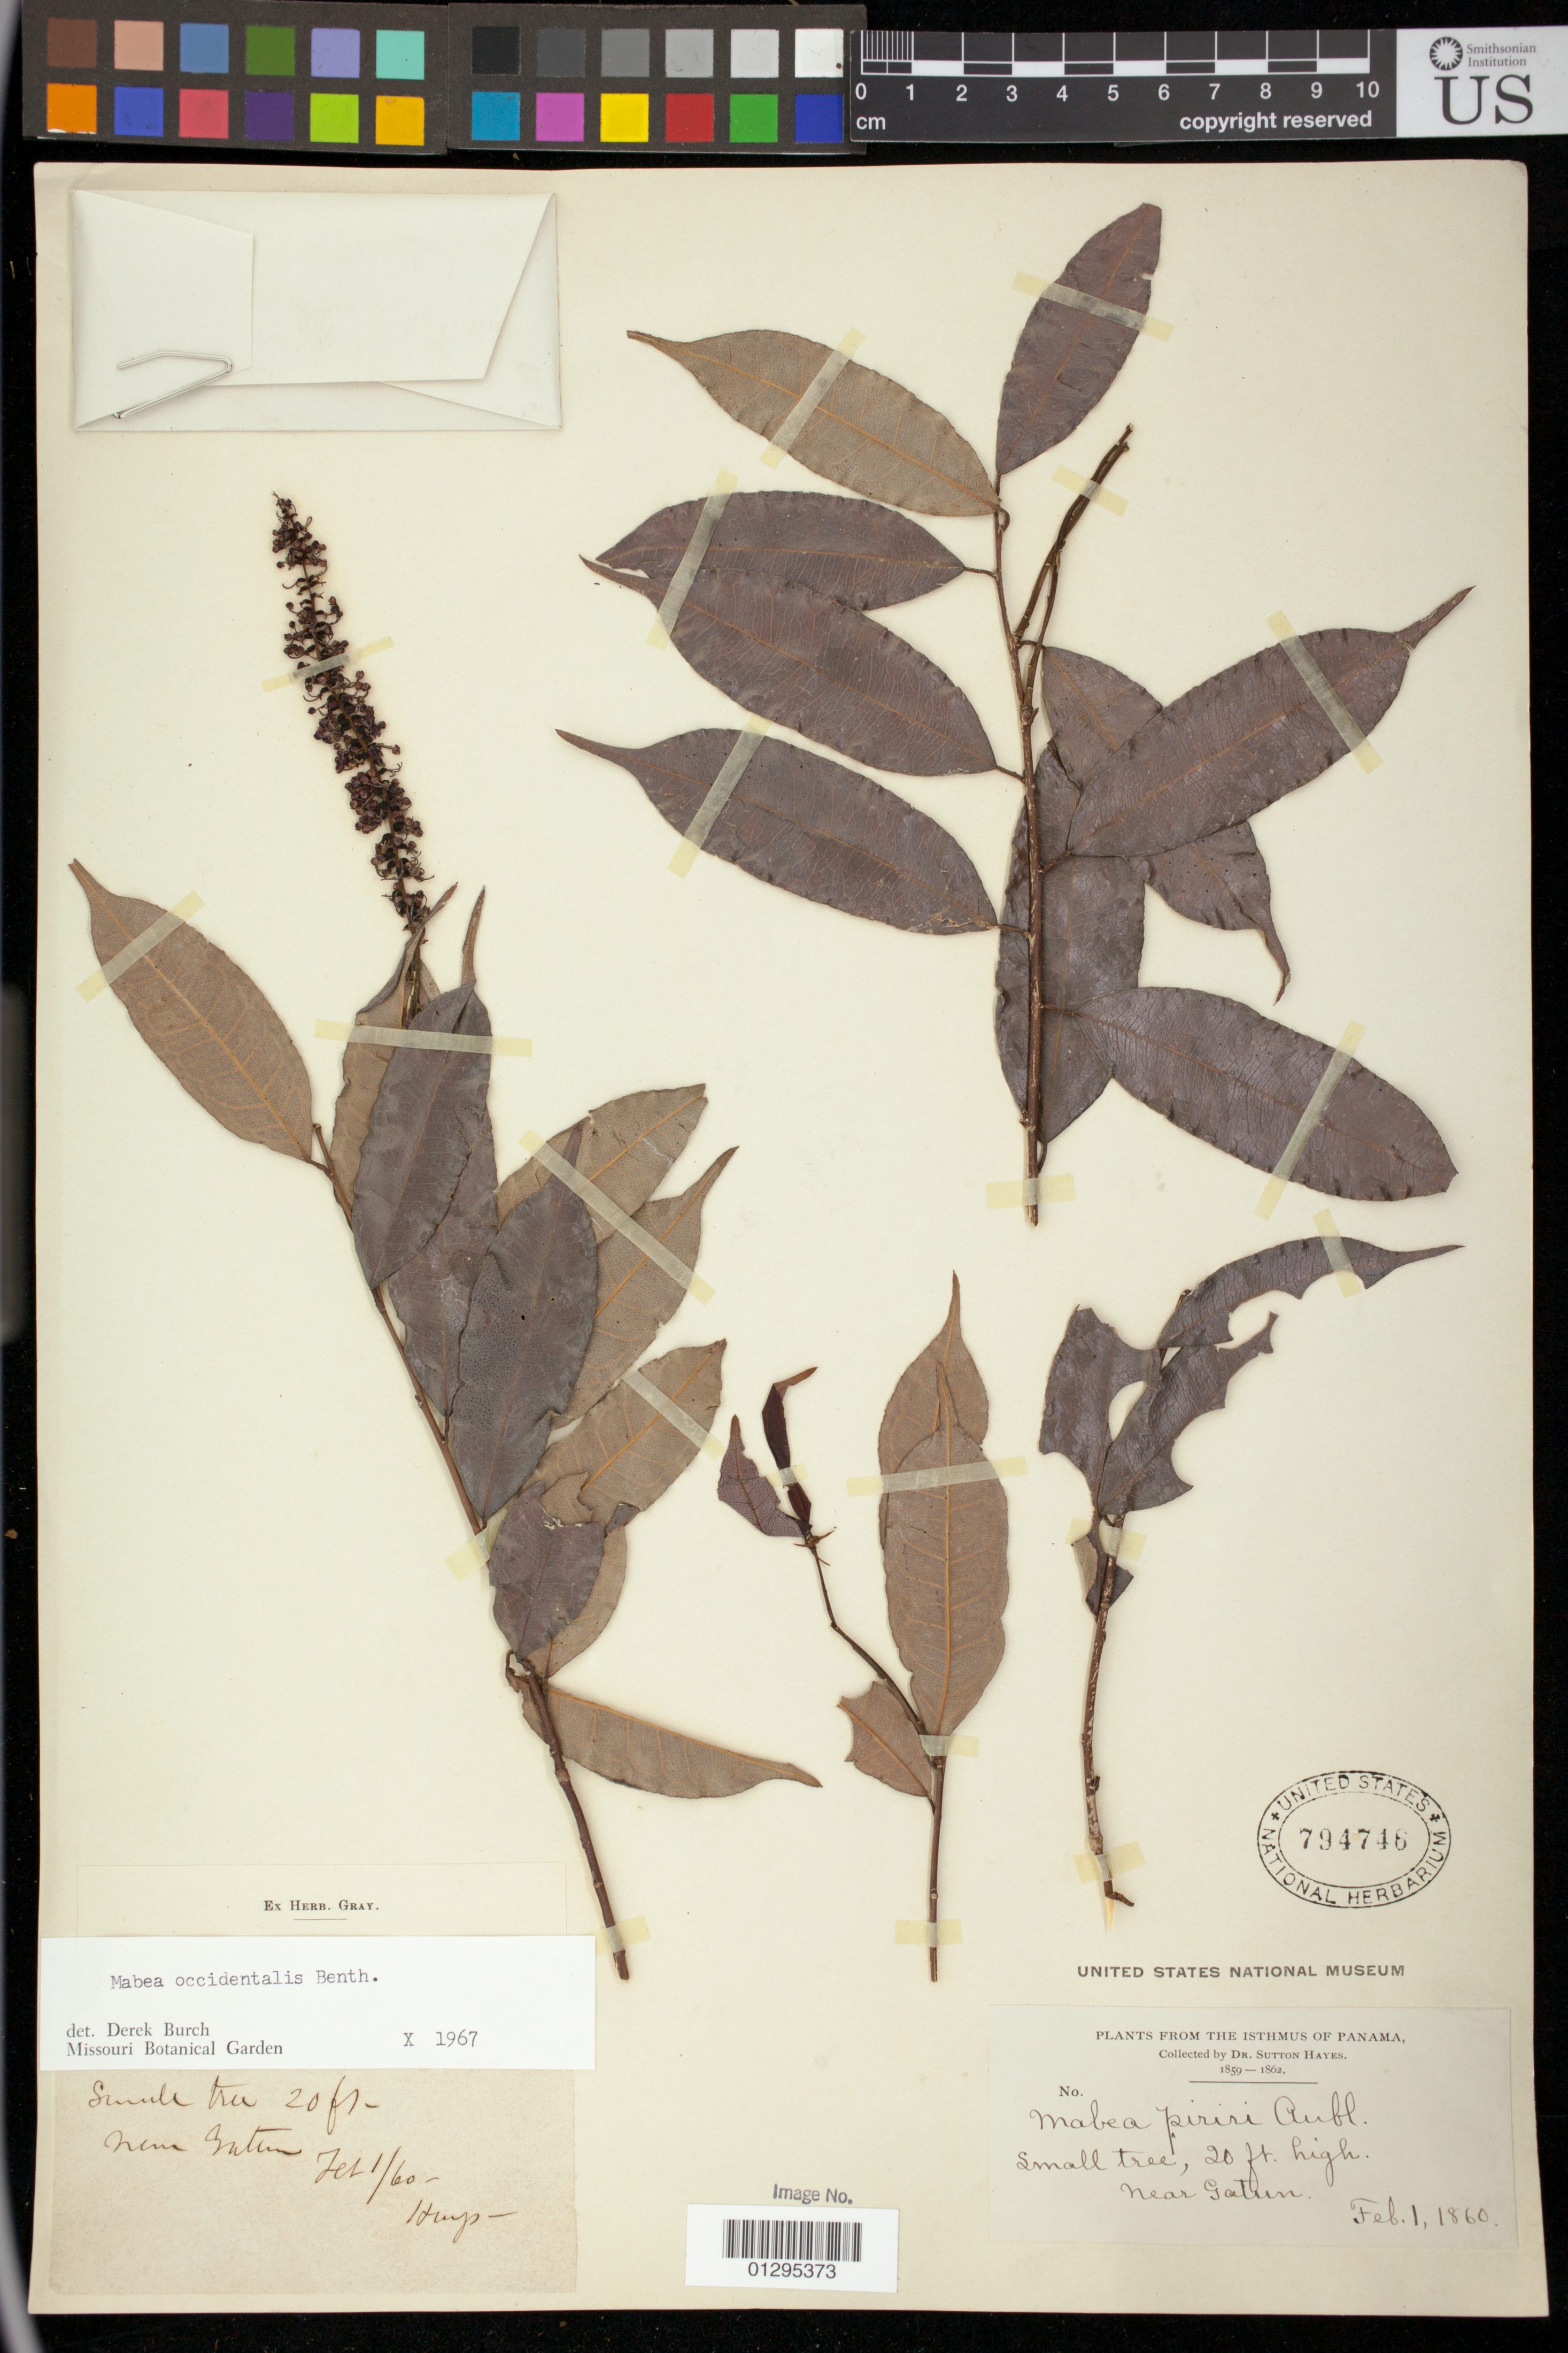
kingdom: Plantae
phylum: Tracheophyta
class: Magnoliopsida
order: Malpighiales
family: Euphorbiaceae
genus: Mabea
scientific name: Mabea occidentalis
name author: Benth.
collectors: S. Hayes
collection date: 1860-02-01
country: Panama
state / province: Colón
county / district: Canal Zone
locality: near Gatun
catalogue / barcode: US 794746